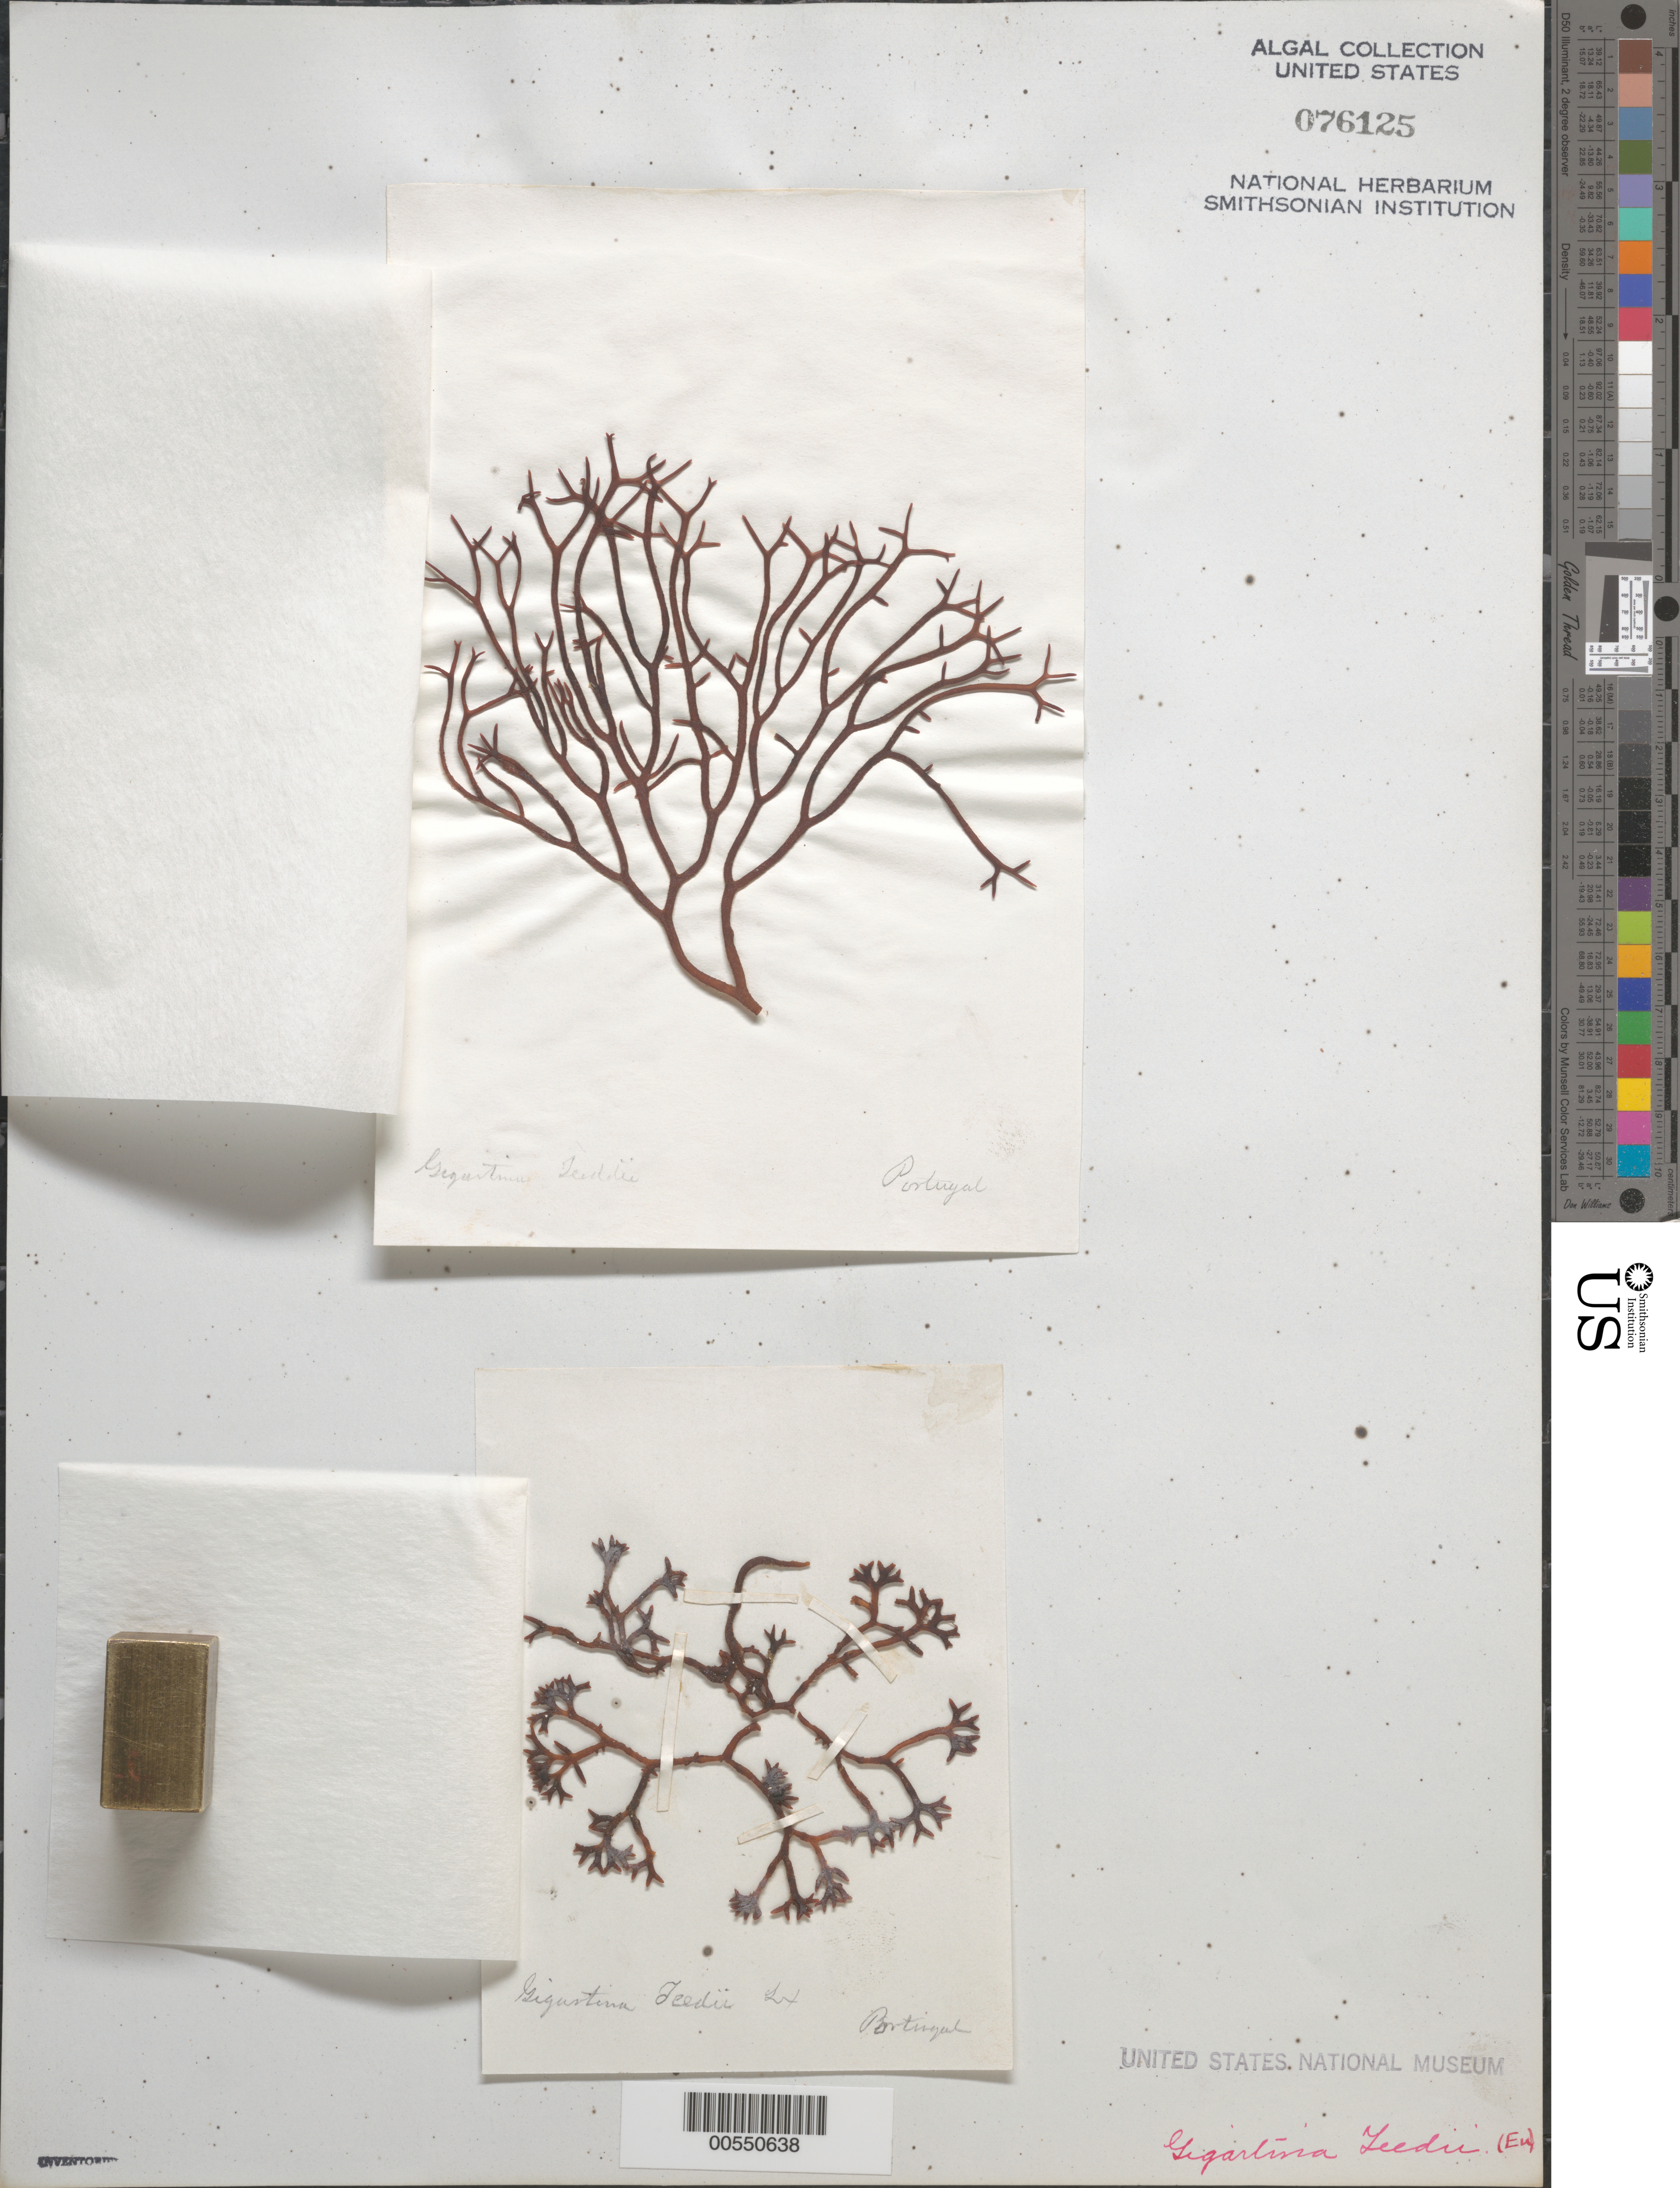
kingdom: Plantae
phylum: Rhodophyta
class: Florideophyceae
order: Gigartinales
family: Gigartinaceae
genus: Chondracanthus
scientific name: Chondracanthus teedei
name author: (Mert. in Roth) Kütz.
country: Portugal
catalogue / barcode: US 76125